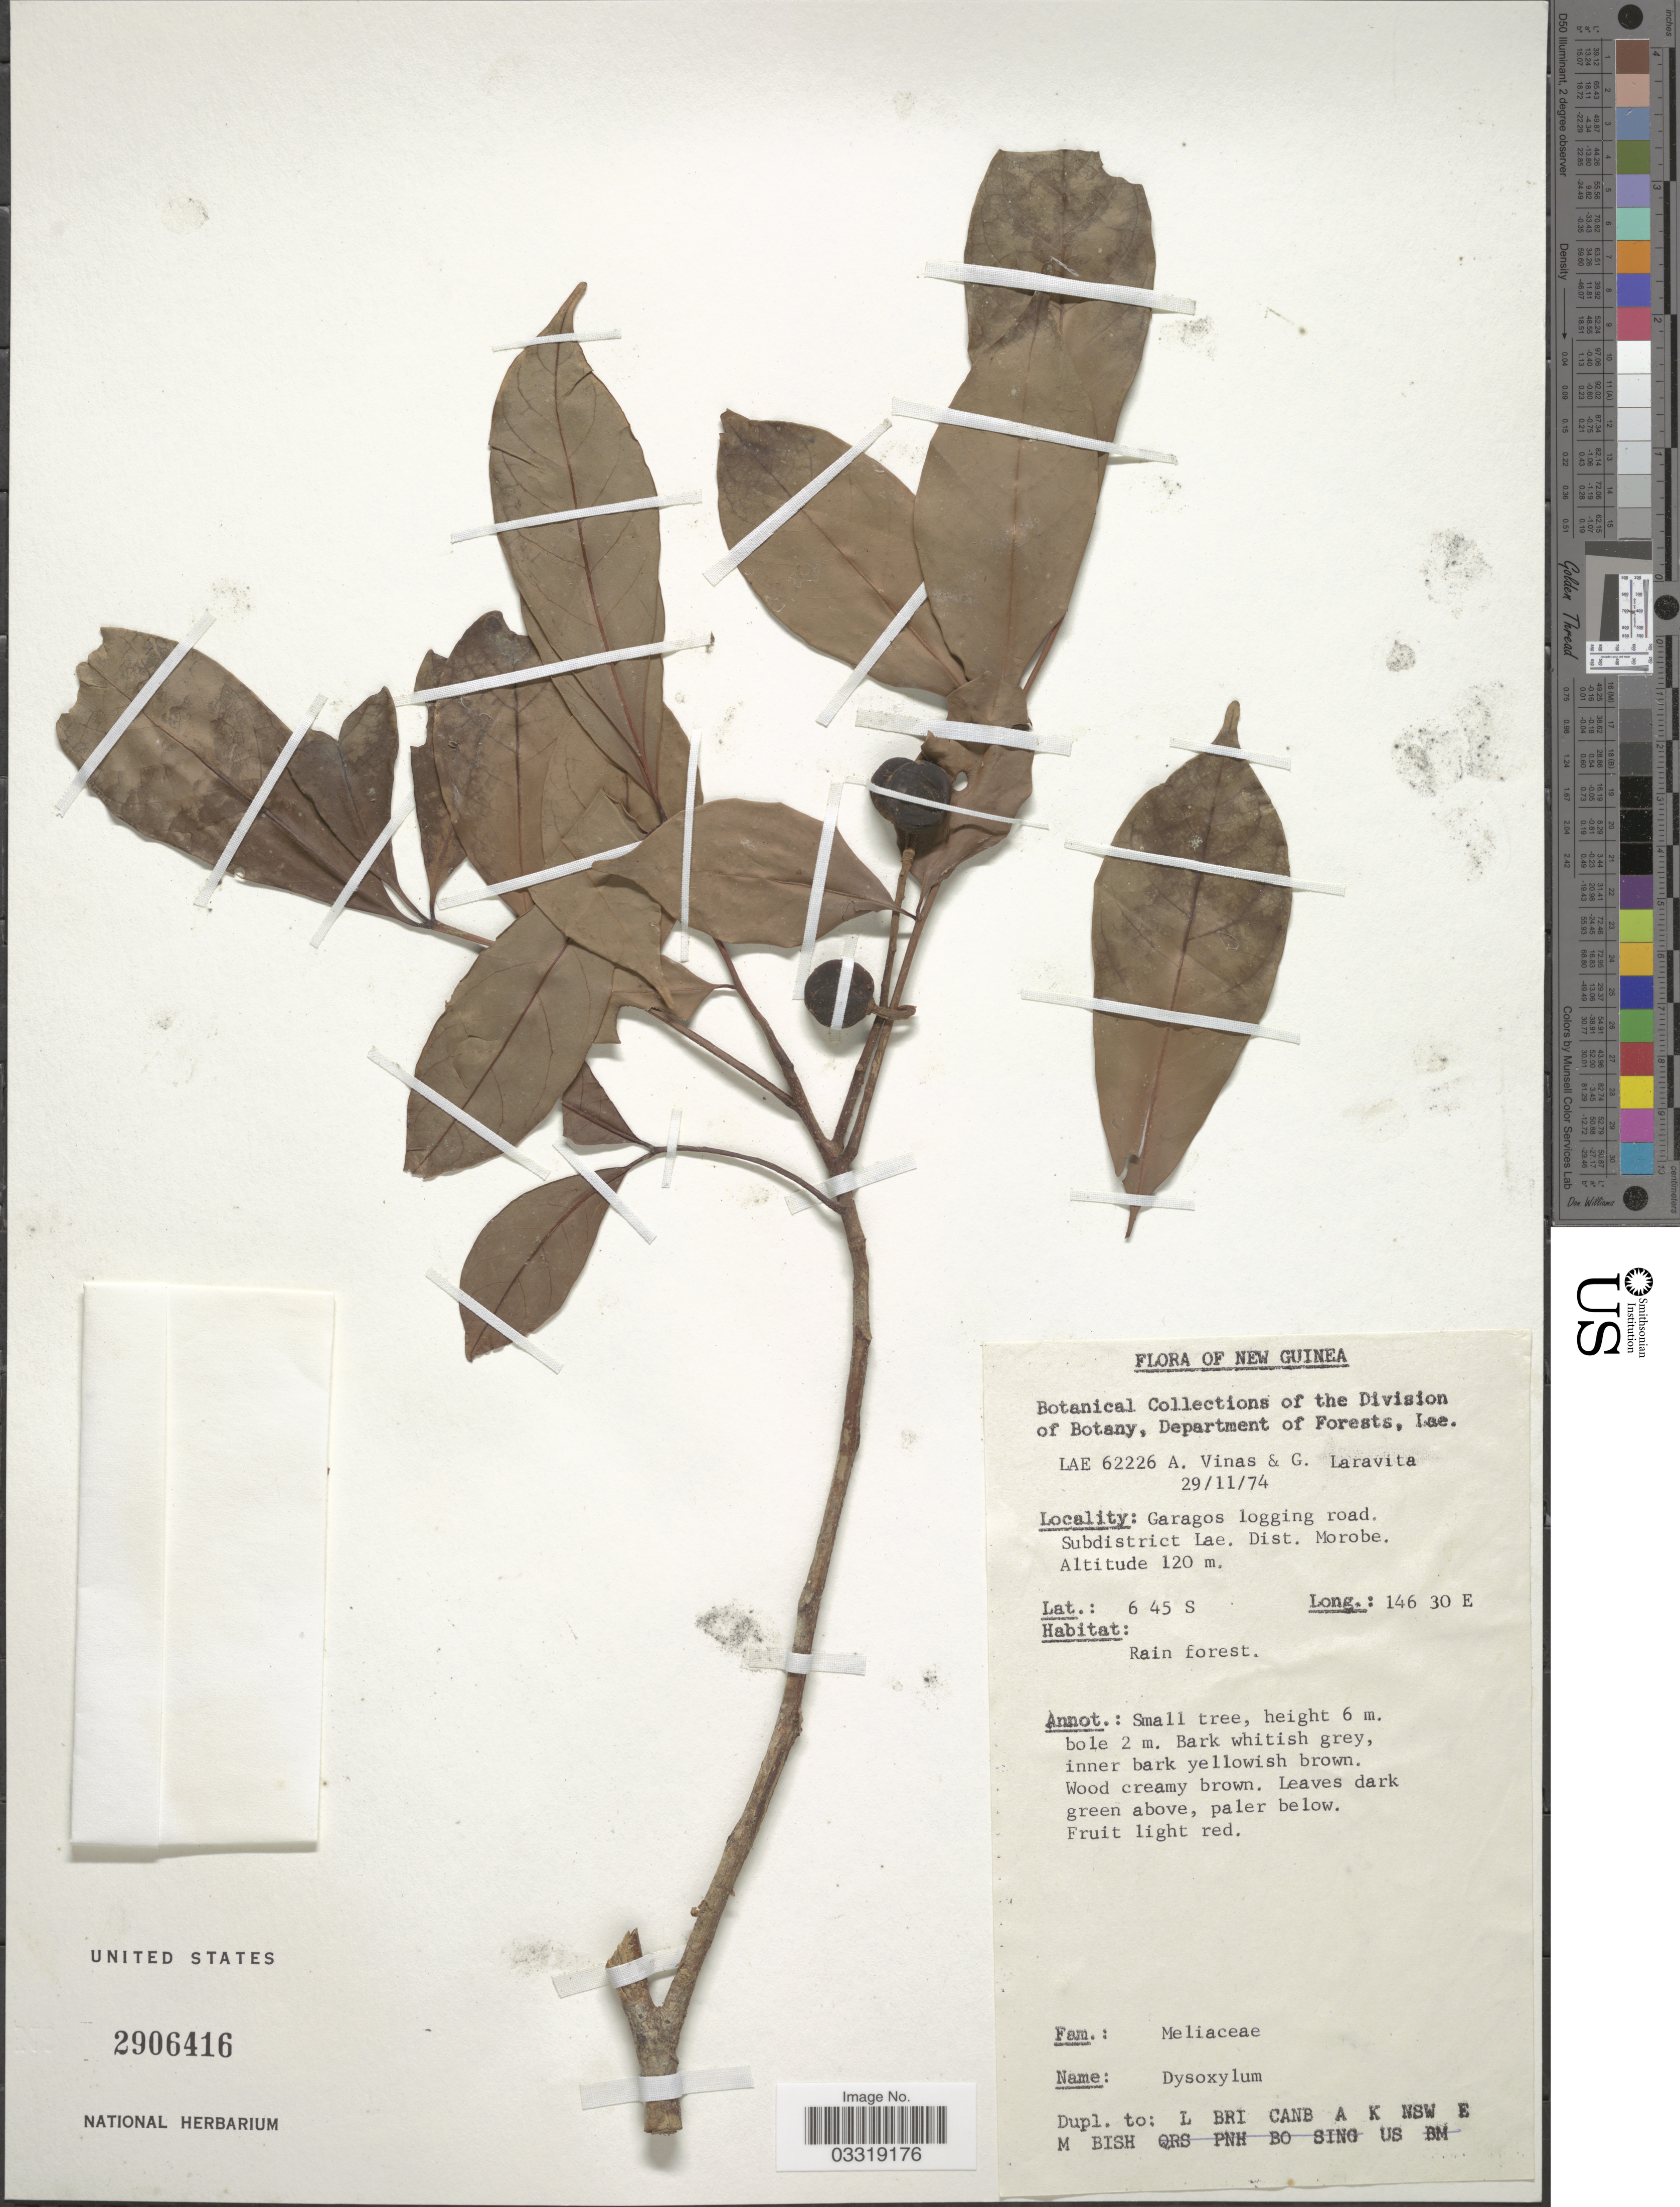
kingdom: Plantae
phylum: Tracheophyta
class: Magnoliopsida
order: Sapindales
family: Meliaceae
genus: Goniocheton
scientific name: Goniocheton arborescens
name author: Blume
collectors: A. Vinas & G. Laravita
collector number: LAE 62226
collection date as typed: Transcribed d/m/y: 29/11/74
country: Papua New Guinea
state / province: Morobe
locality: New Guinea. Garagos logging road. Subdistrict Lae, Dist. Morobe.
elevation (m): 120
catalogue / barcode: US 2906416